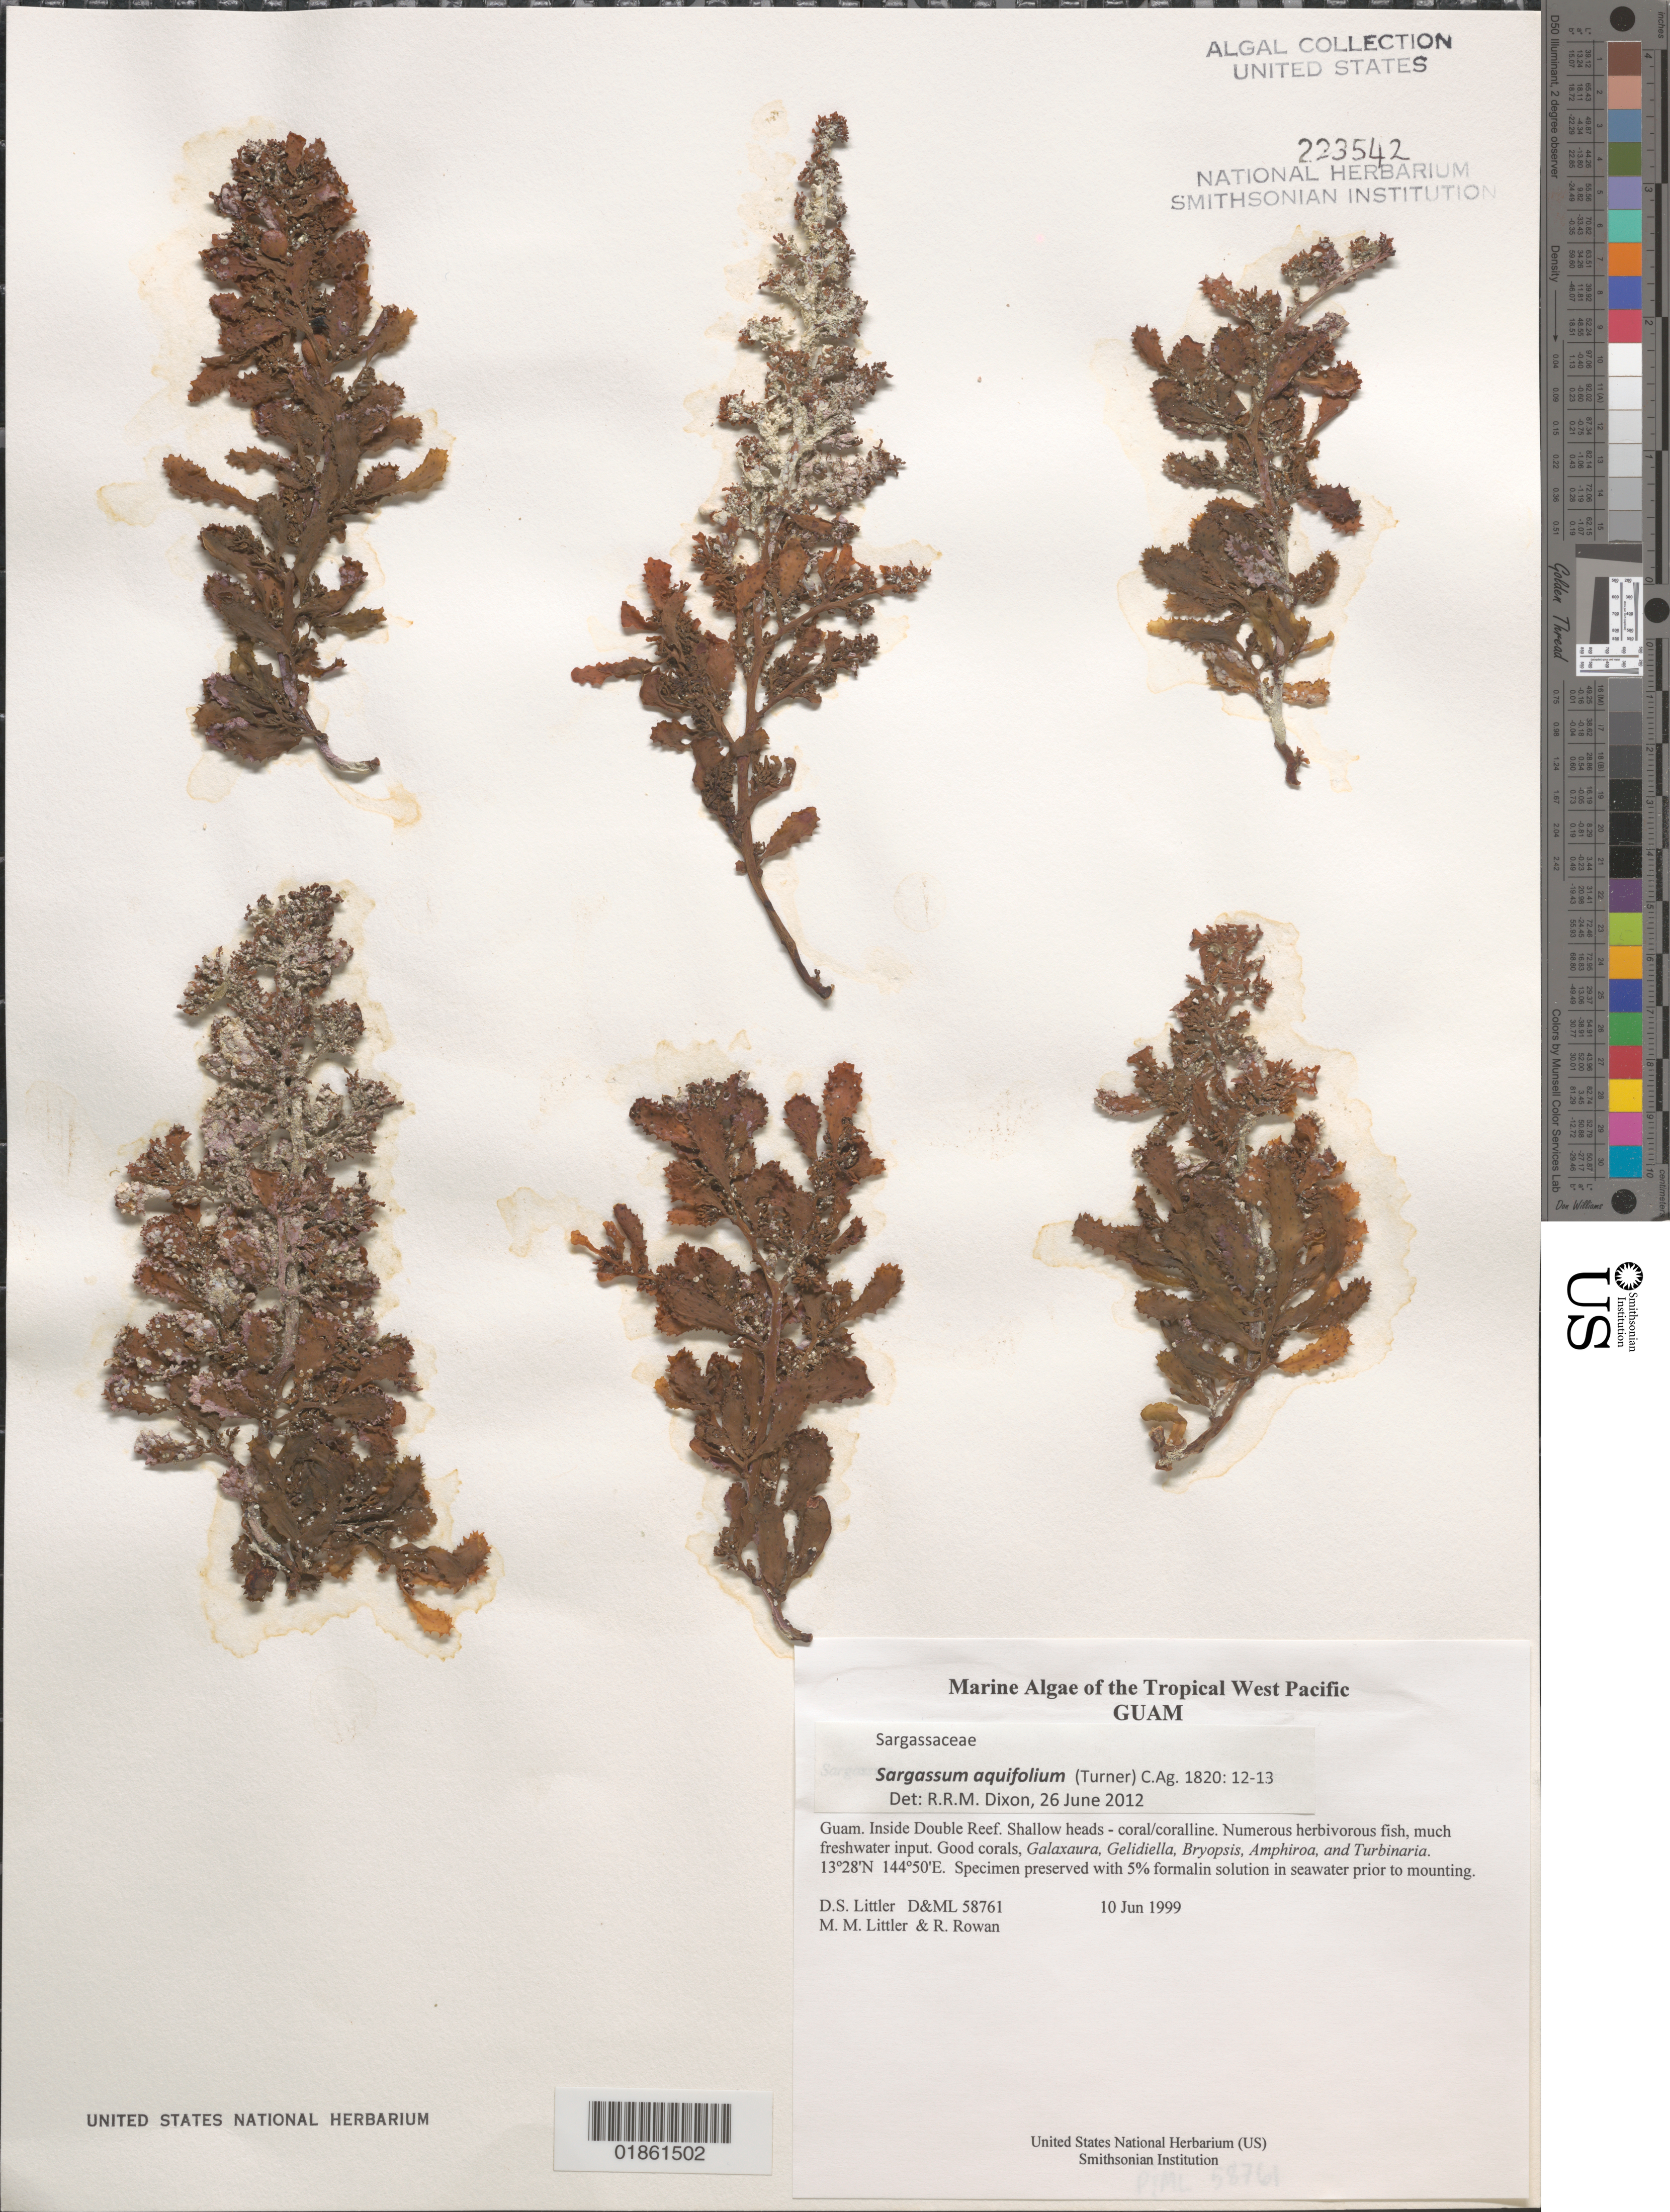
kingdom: Chromista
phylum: Ochrophyta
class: Phaeophyceae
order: Fucales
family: Sargassaceae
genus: Sargassum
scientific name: Sargassum aquifolium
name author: (Turner) C. Agardh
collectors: D. S. Littler & R. Rowan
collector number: D&ML58761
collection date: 1999-06-10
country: Guam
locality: Tropical West Pacific. Inside Double Reef. Shallow heads - coral/coralline.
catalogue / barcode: US 223542